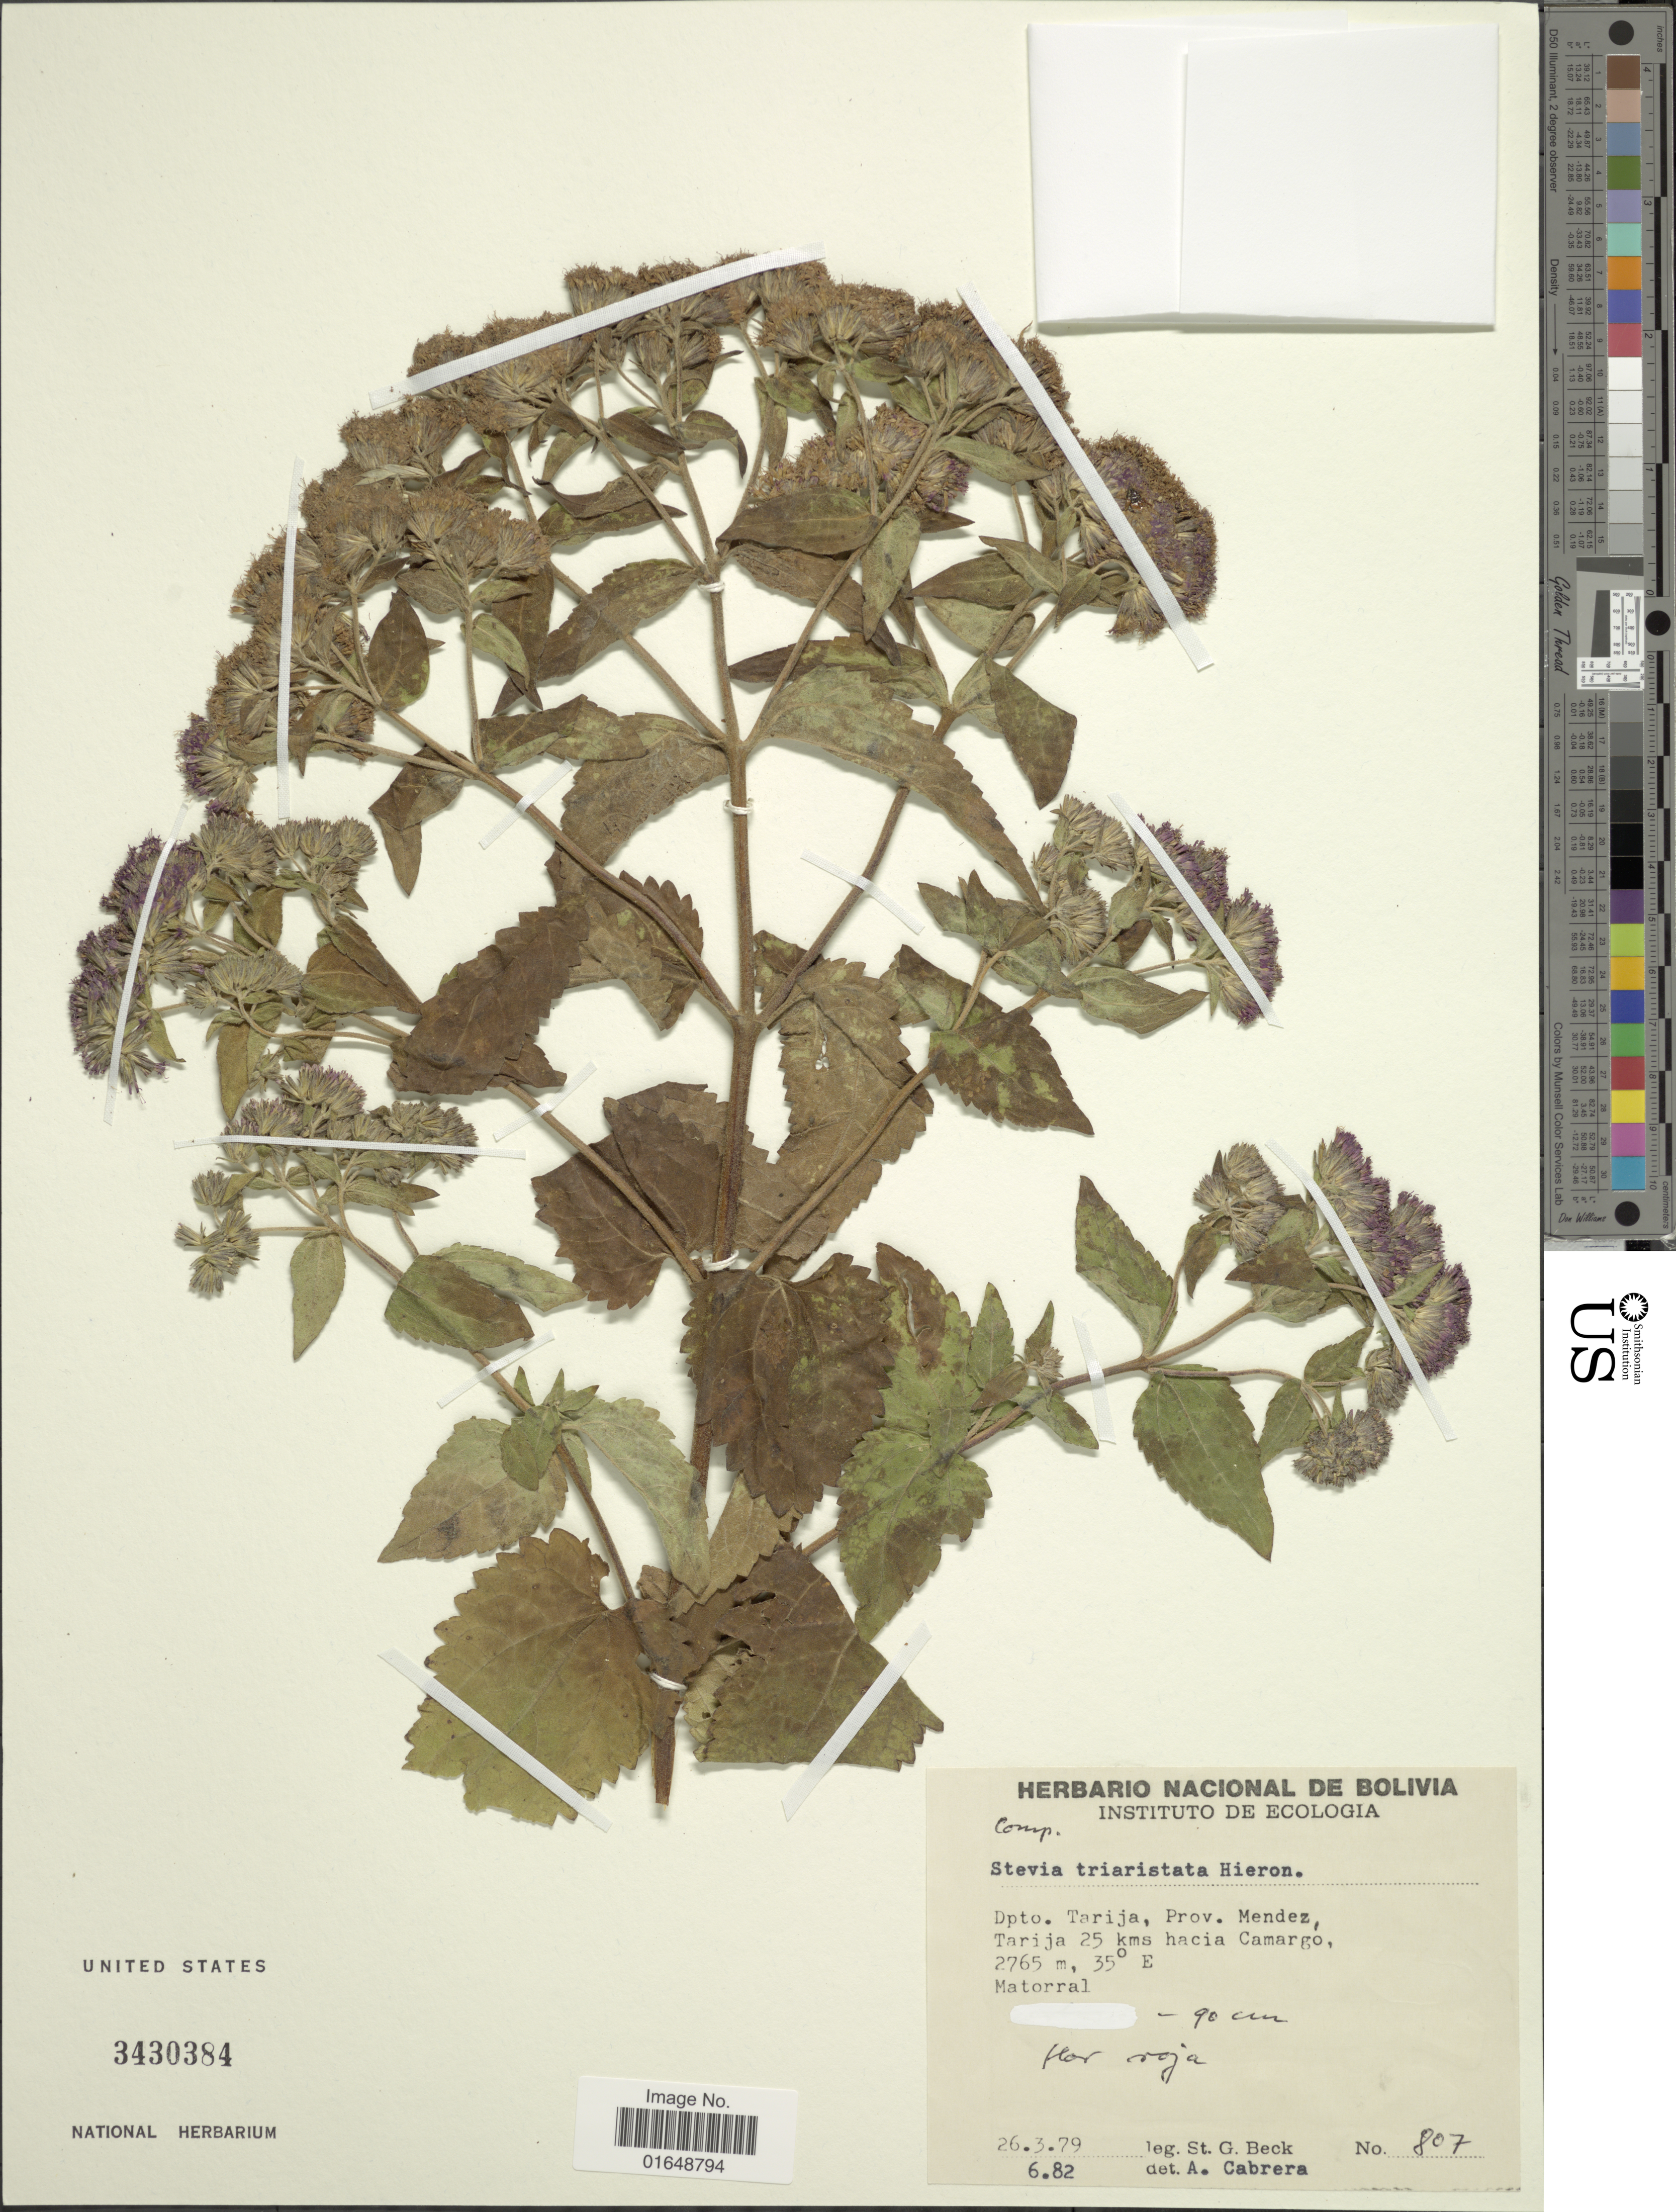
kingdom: Plantae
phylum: Tracheophyta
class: Magnoliopsida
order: Asterales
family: Asteraceae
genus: Stevia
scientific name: Stevia triaristata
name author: Hieron. in Urb.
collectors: S. G. Beck & A. Cabrera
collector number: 807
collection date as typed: Transcribed d/m/y: 26/3/79 to /6/82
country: Bolivia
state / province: Tarija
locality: Dpto. tarija, Prov. Mendez, Tarija 25 kms hacia Camargó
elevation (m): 2765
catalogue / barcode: US 3430384